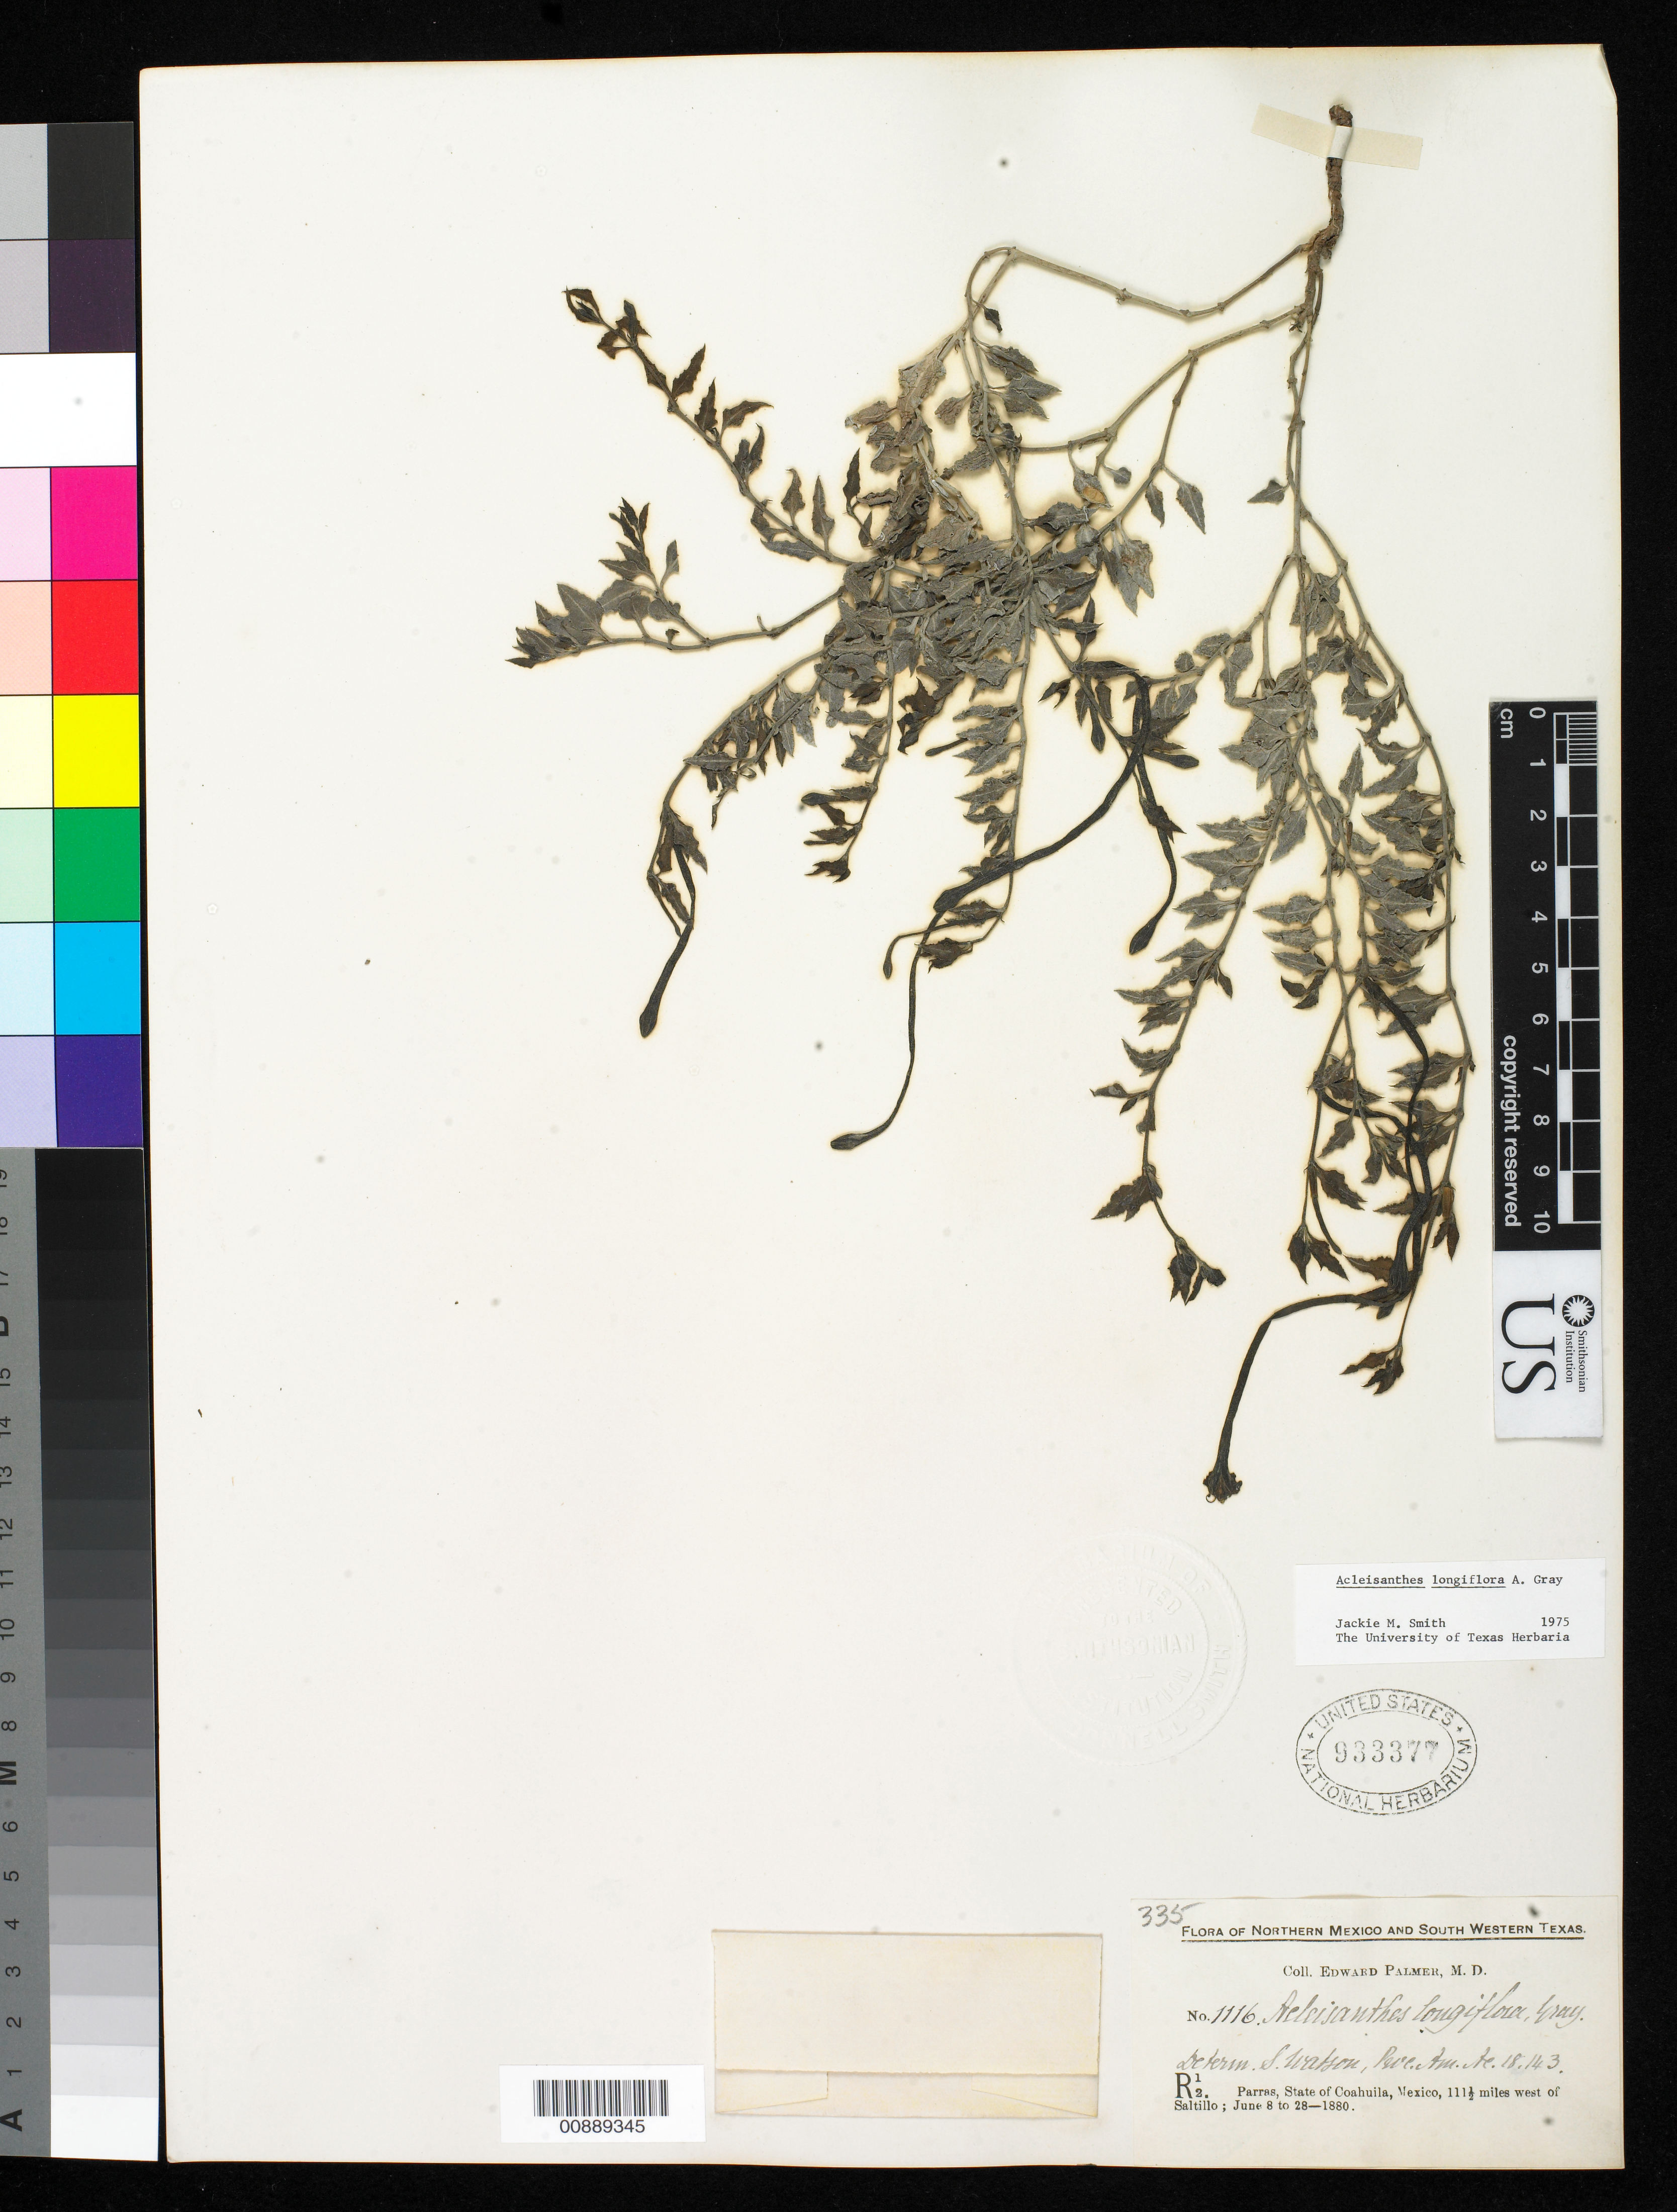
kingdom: Plantae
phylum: Tracheophyta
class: Magnoliopsida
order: Caryophyllales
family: Nyctaginaceae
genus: Acleisanthes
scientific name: Acleisanthes longiflora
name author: A. Gray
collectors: E. Palmer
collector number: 1116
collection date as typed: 08 Jun 1880 to 28 Jun 1880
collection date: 1880-06-08/1880-06-28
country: Mexico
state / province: Coahuila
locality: R12. Parras, Coahuila, 111½ miles west of Saltillo.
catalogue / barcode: US 933377